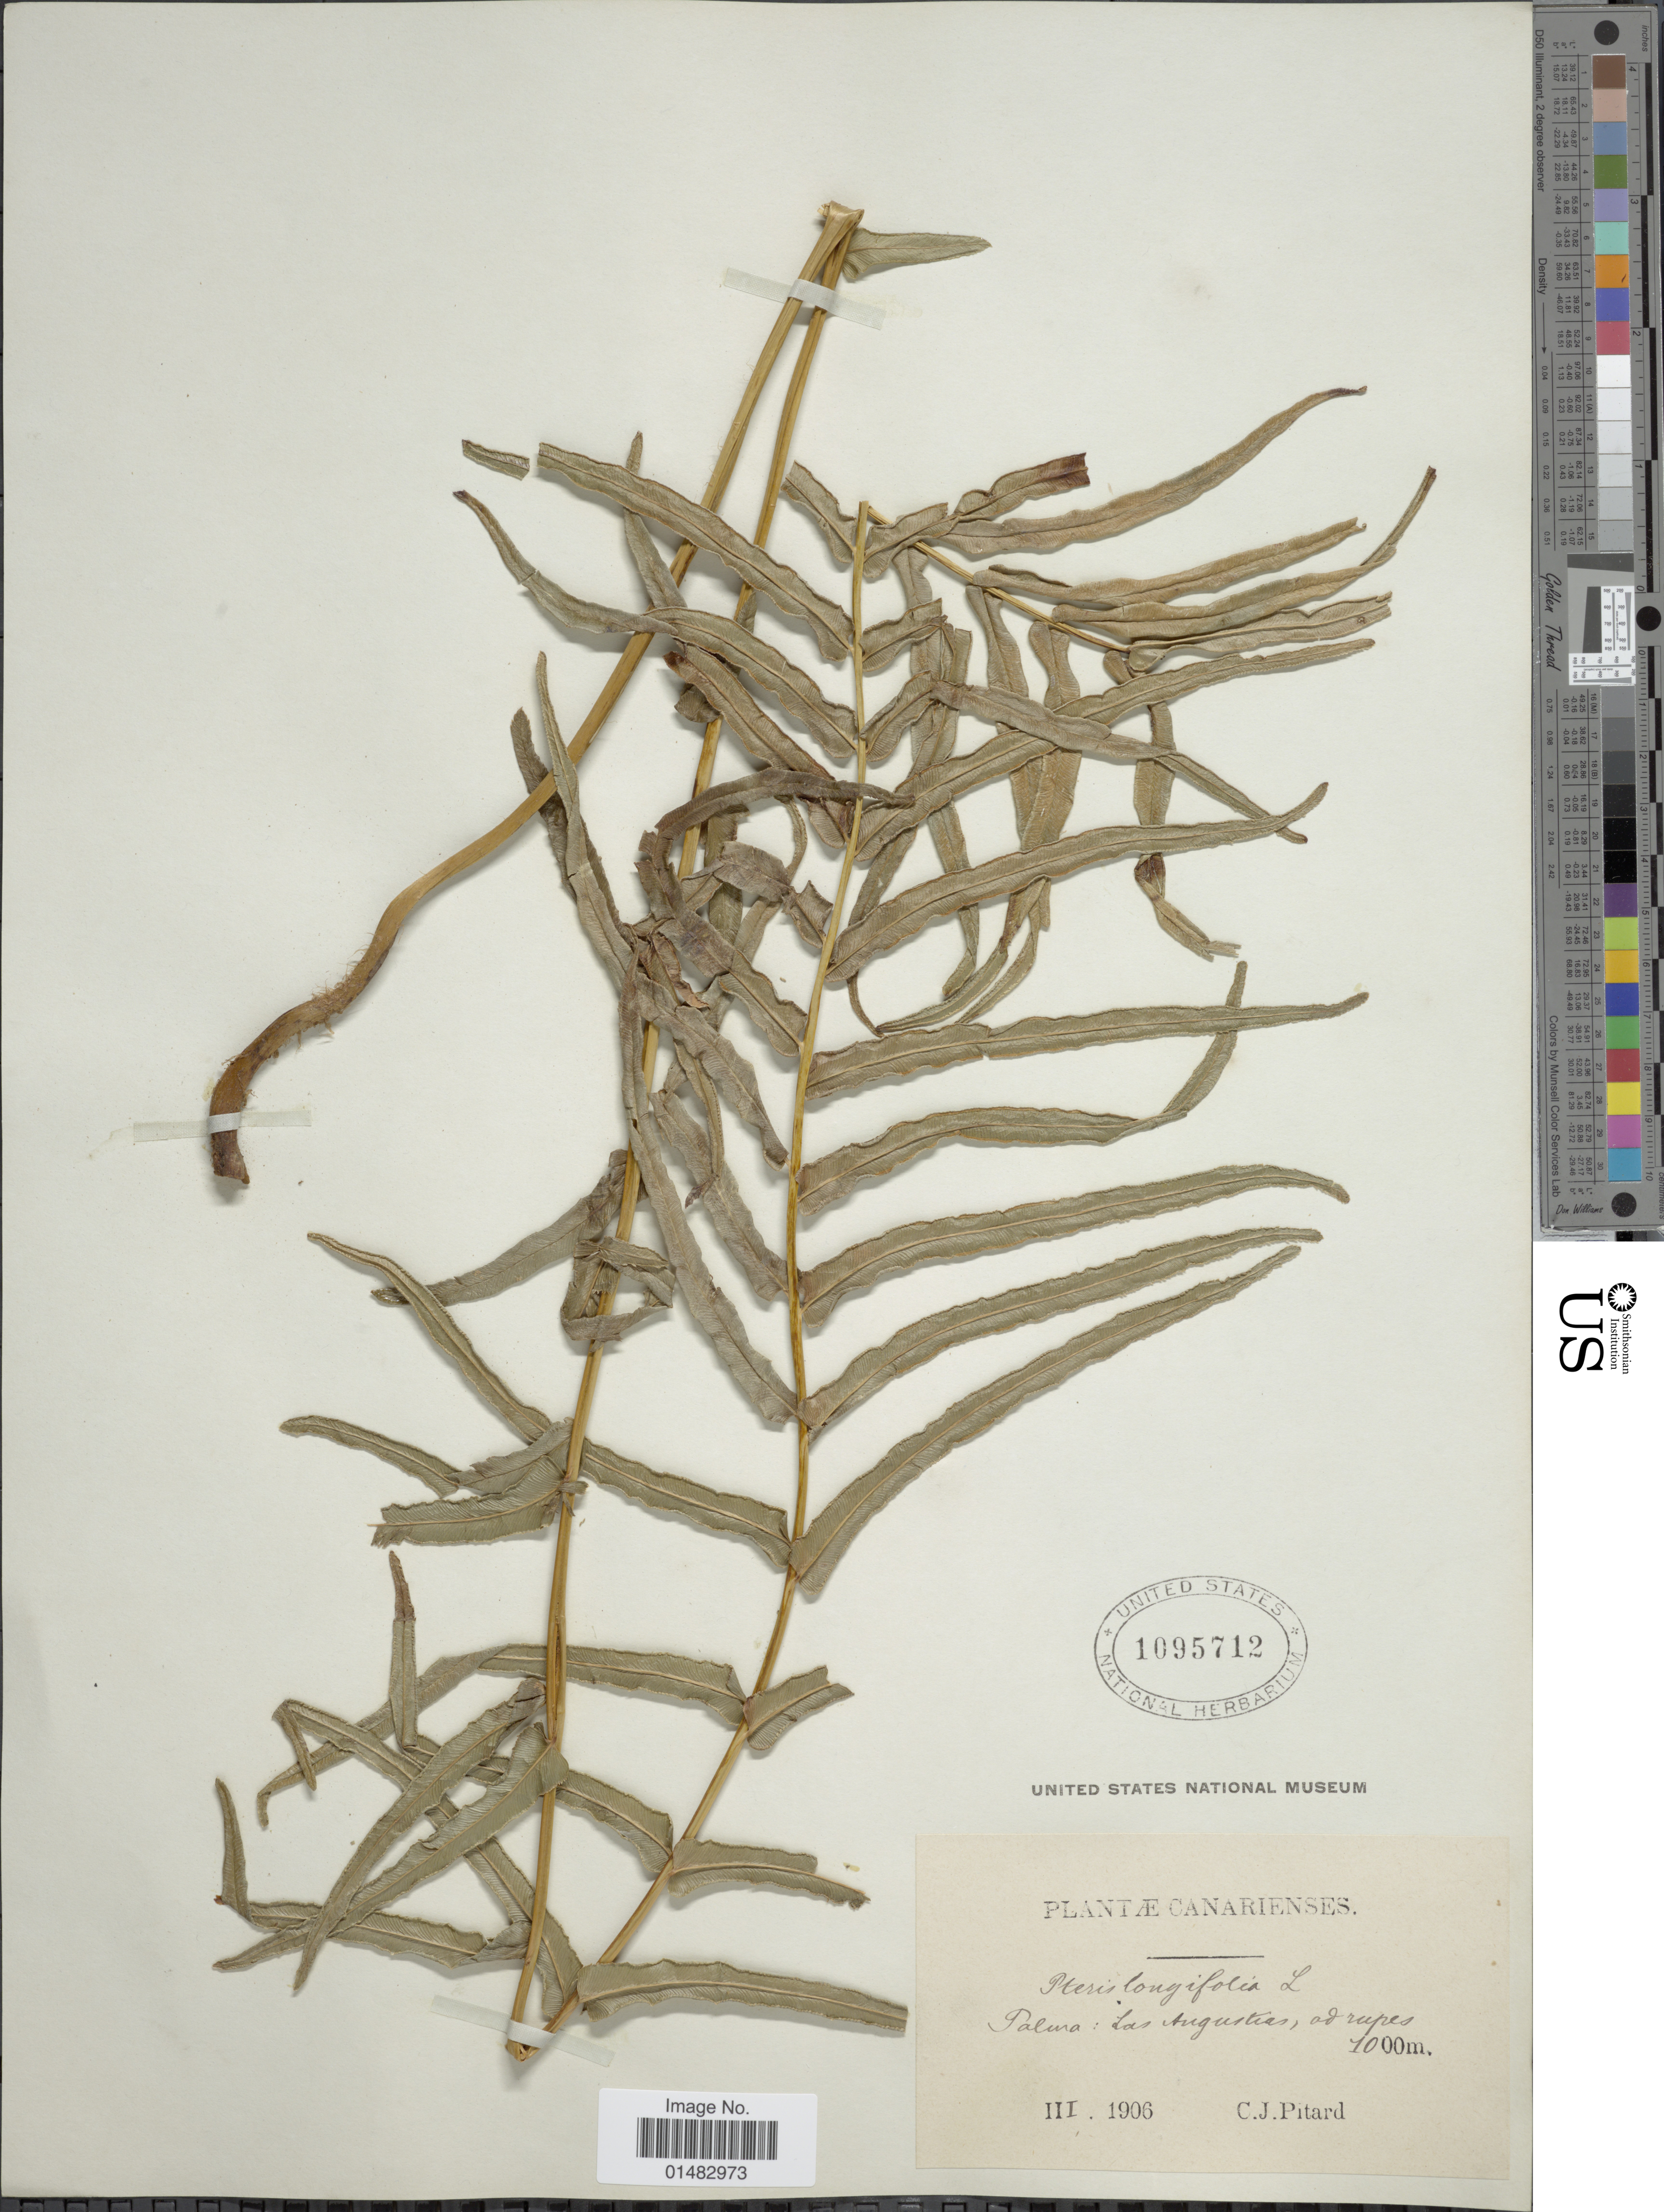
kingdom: Plantae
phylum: Tracheophyta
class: Polypodiopsida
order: Polypodiales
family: Pteridaceae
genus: Pteris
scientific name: Pteris vittata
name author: L.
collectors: C. Pitard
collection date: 1906-03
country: Spain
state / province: Canarias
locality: Palma: Las Augustias, as rupes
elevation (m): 1000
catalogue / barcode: US 1095712